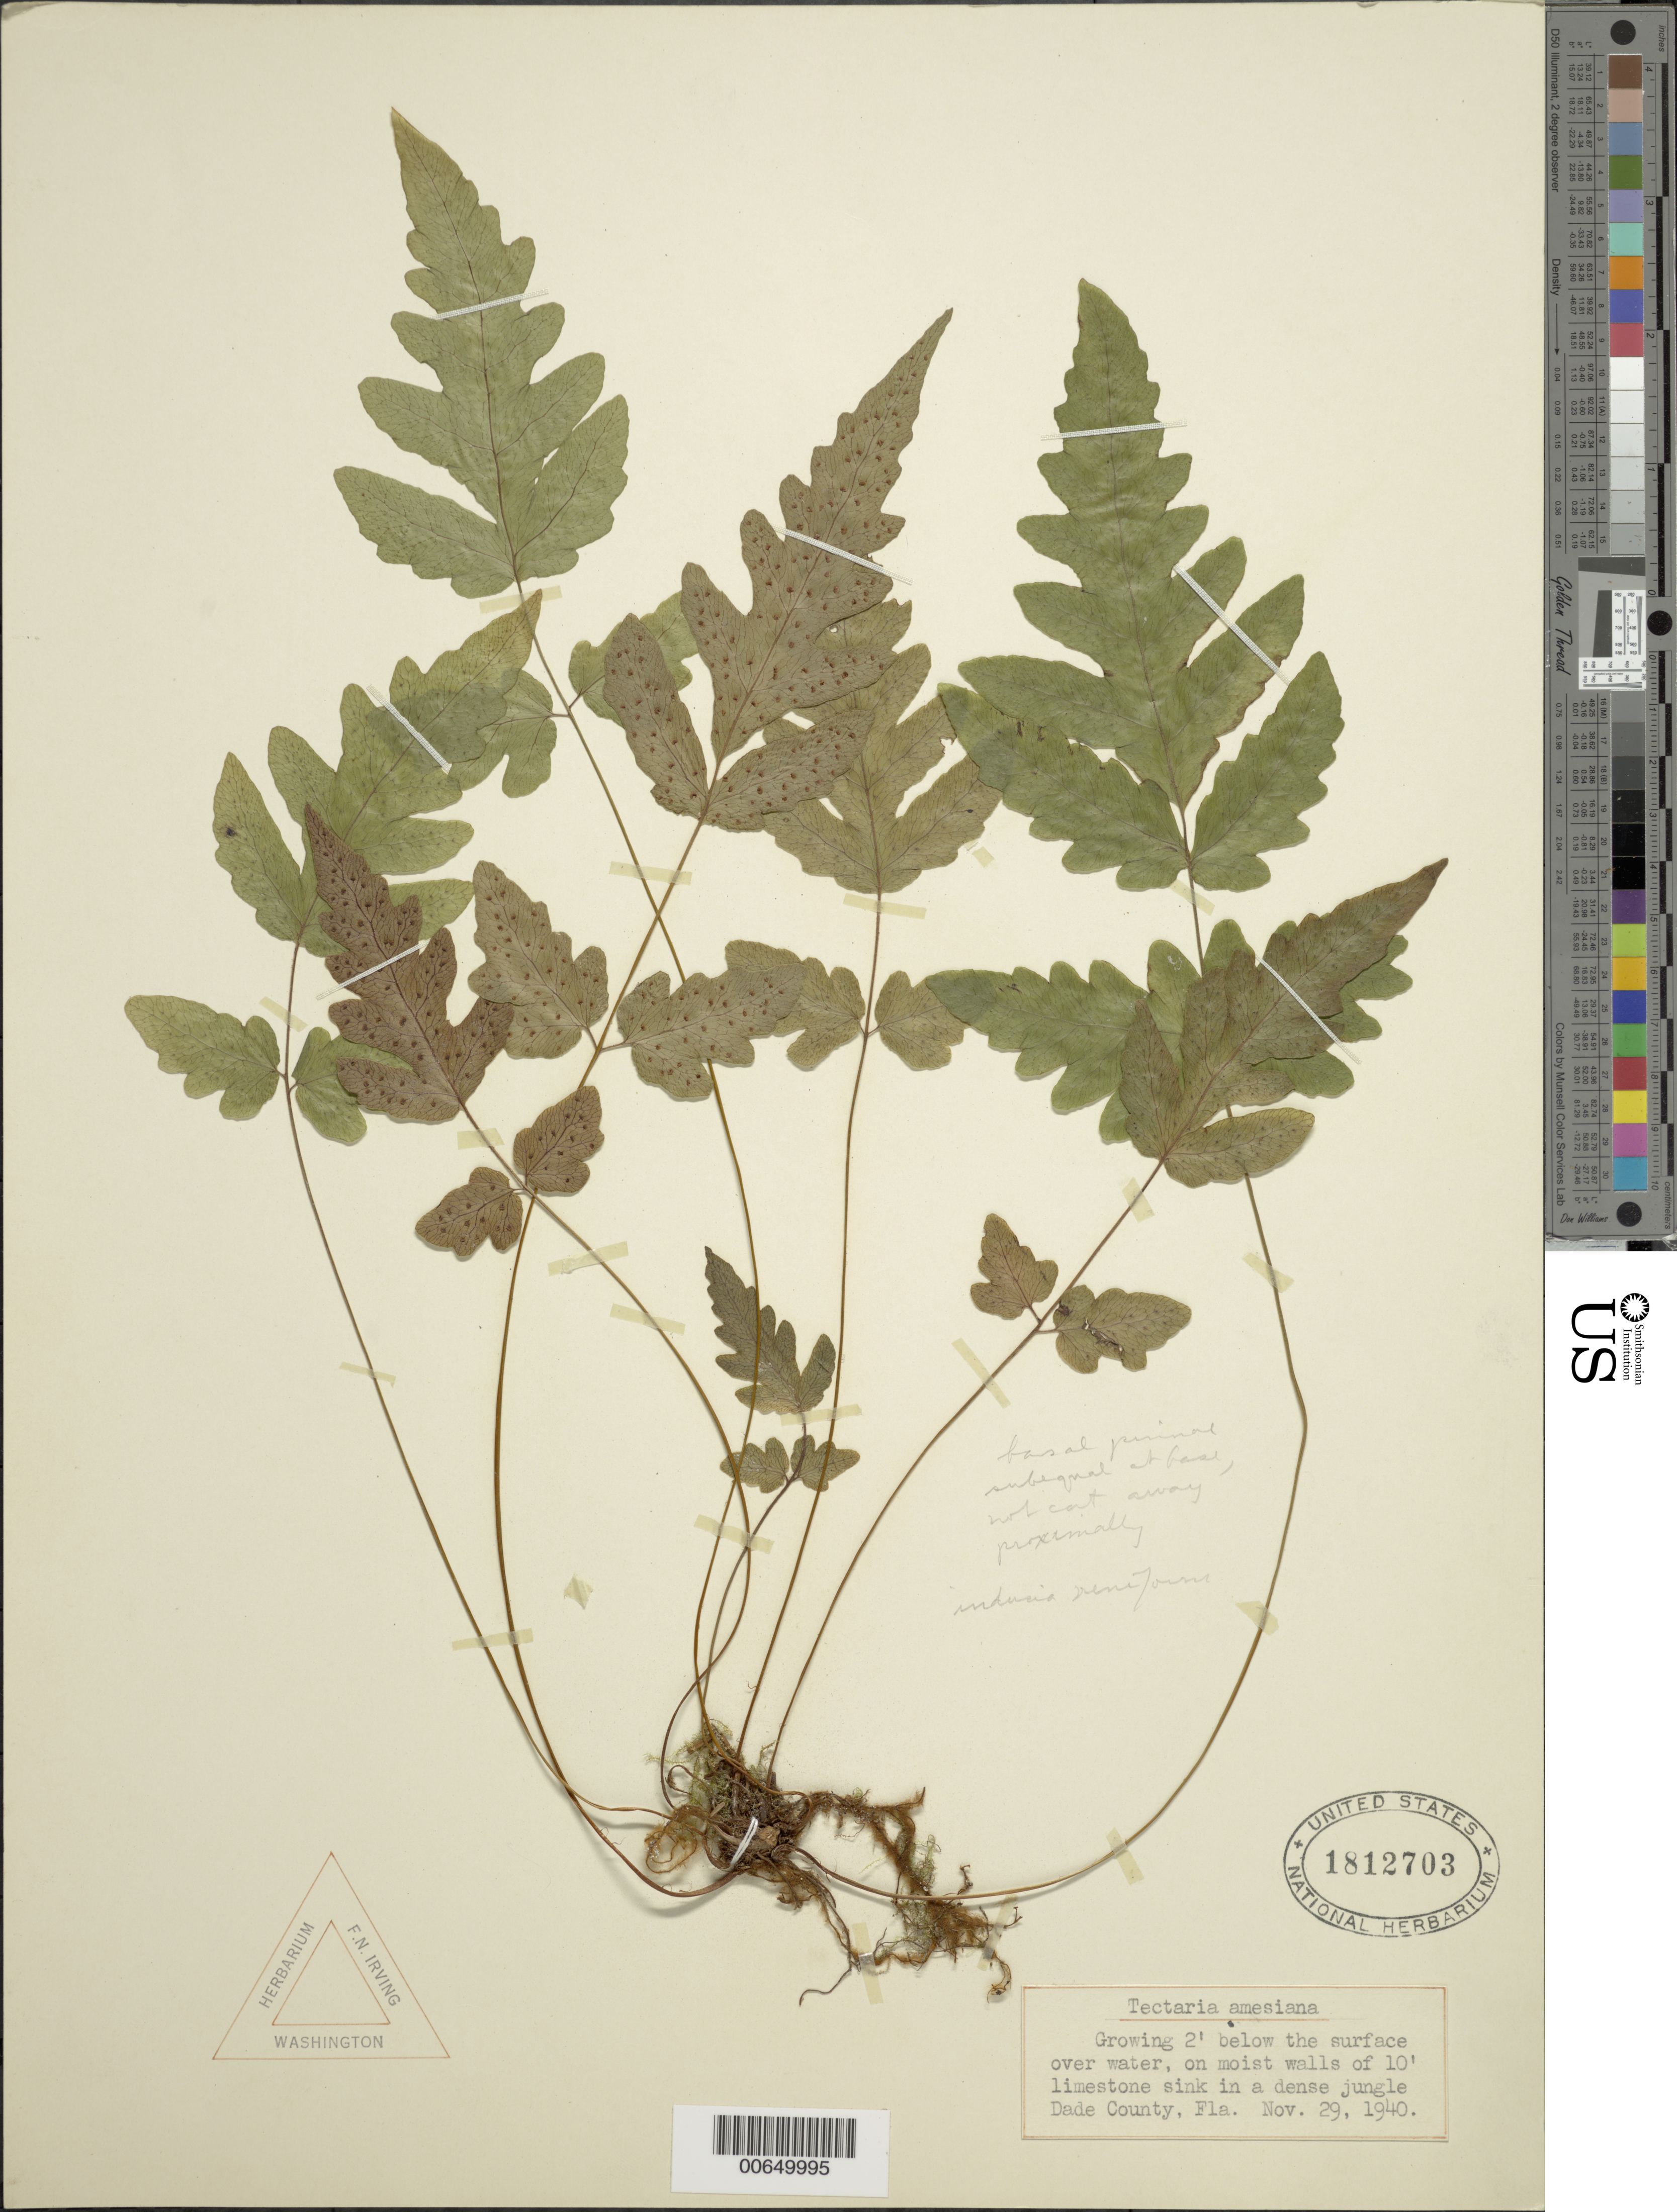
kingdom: Plantae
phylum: Tracheophyta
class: Polypodiopsida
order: Polypodiales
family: Tectariaceae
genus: Tectaria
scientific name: Tectaria amesiana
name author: A.A. Eaton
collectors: ex herb. Irving Washington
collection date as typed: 29 Nov 1940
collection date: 1940-11-29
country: United States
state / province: Florida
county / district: Dade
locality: Near Naranja.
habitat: Growing 2' below the surface on moist walls of 10' limestone sink in a dense jungle.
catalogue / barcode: US 1812703